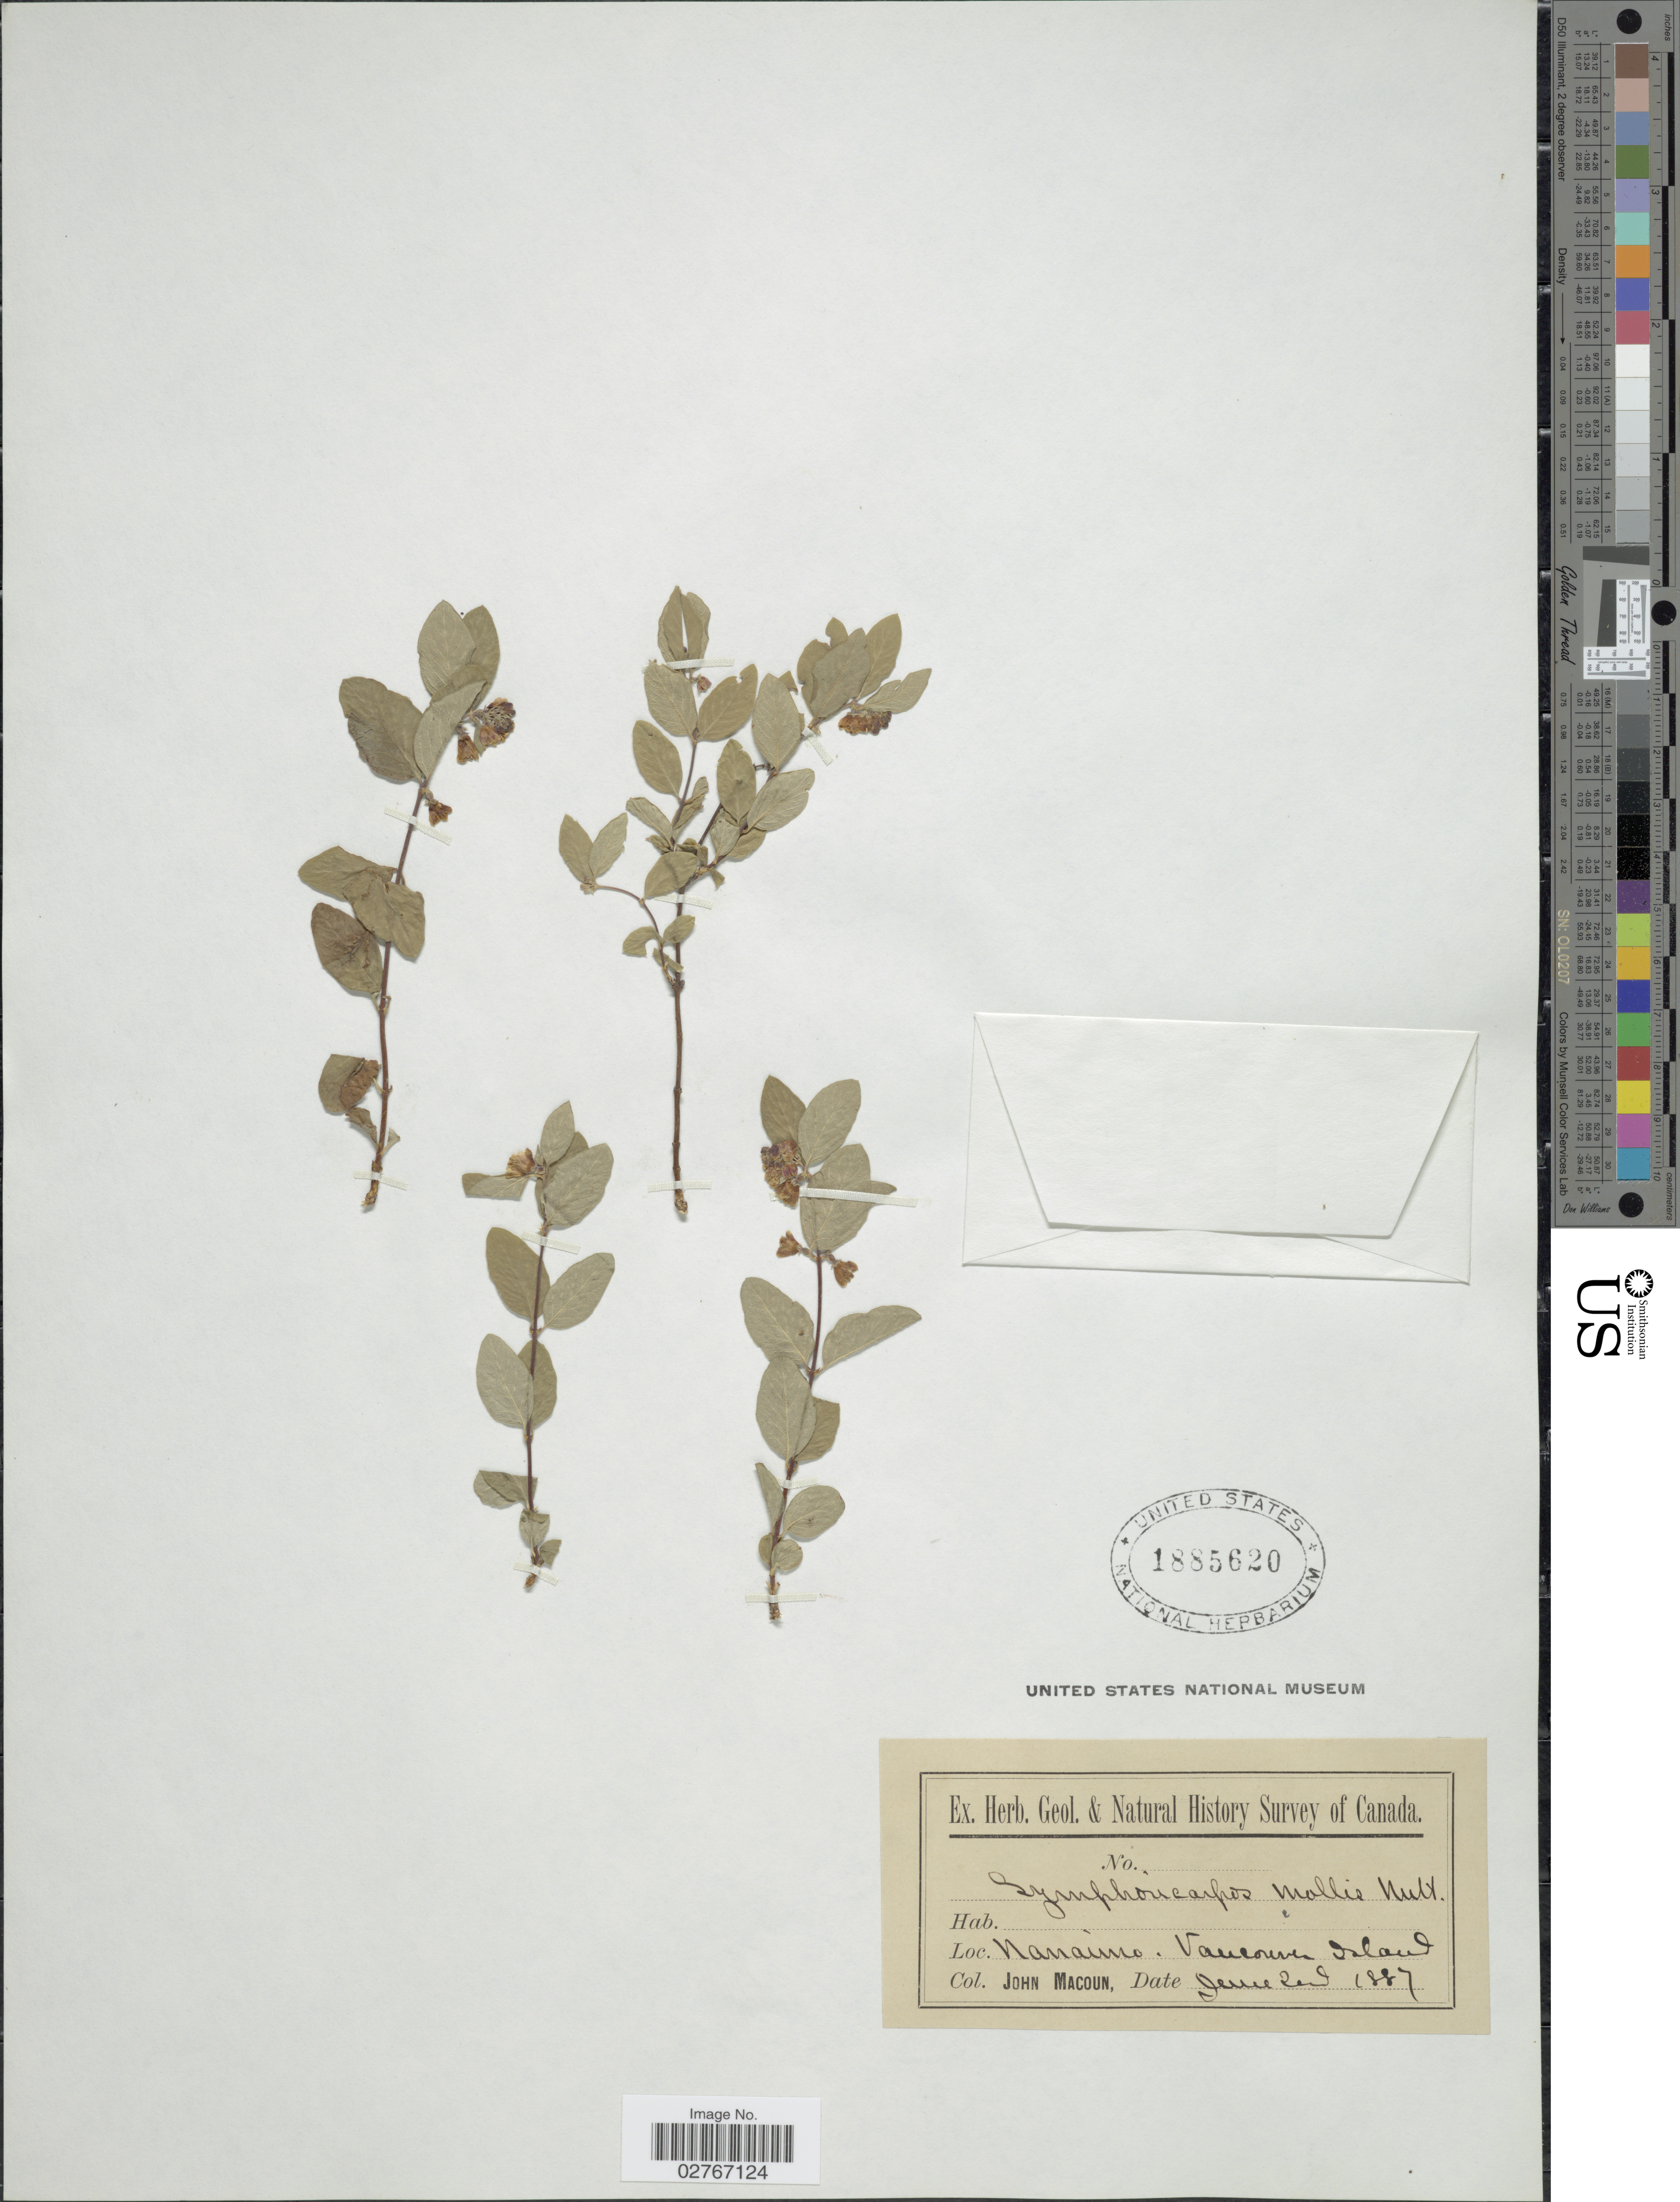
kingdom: Plantae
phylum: Tracheophyta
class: Magnoliopsida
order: Dipsacales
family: Caprifoliaceae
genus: Symphoricarpos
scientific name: Symphoricarpos mollis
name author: Nutt.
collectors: J. Macoun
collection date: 1887-06-02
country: Canada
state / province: British Columbia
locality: Nanaimo, Vancouver Island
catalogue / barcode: US 1885620